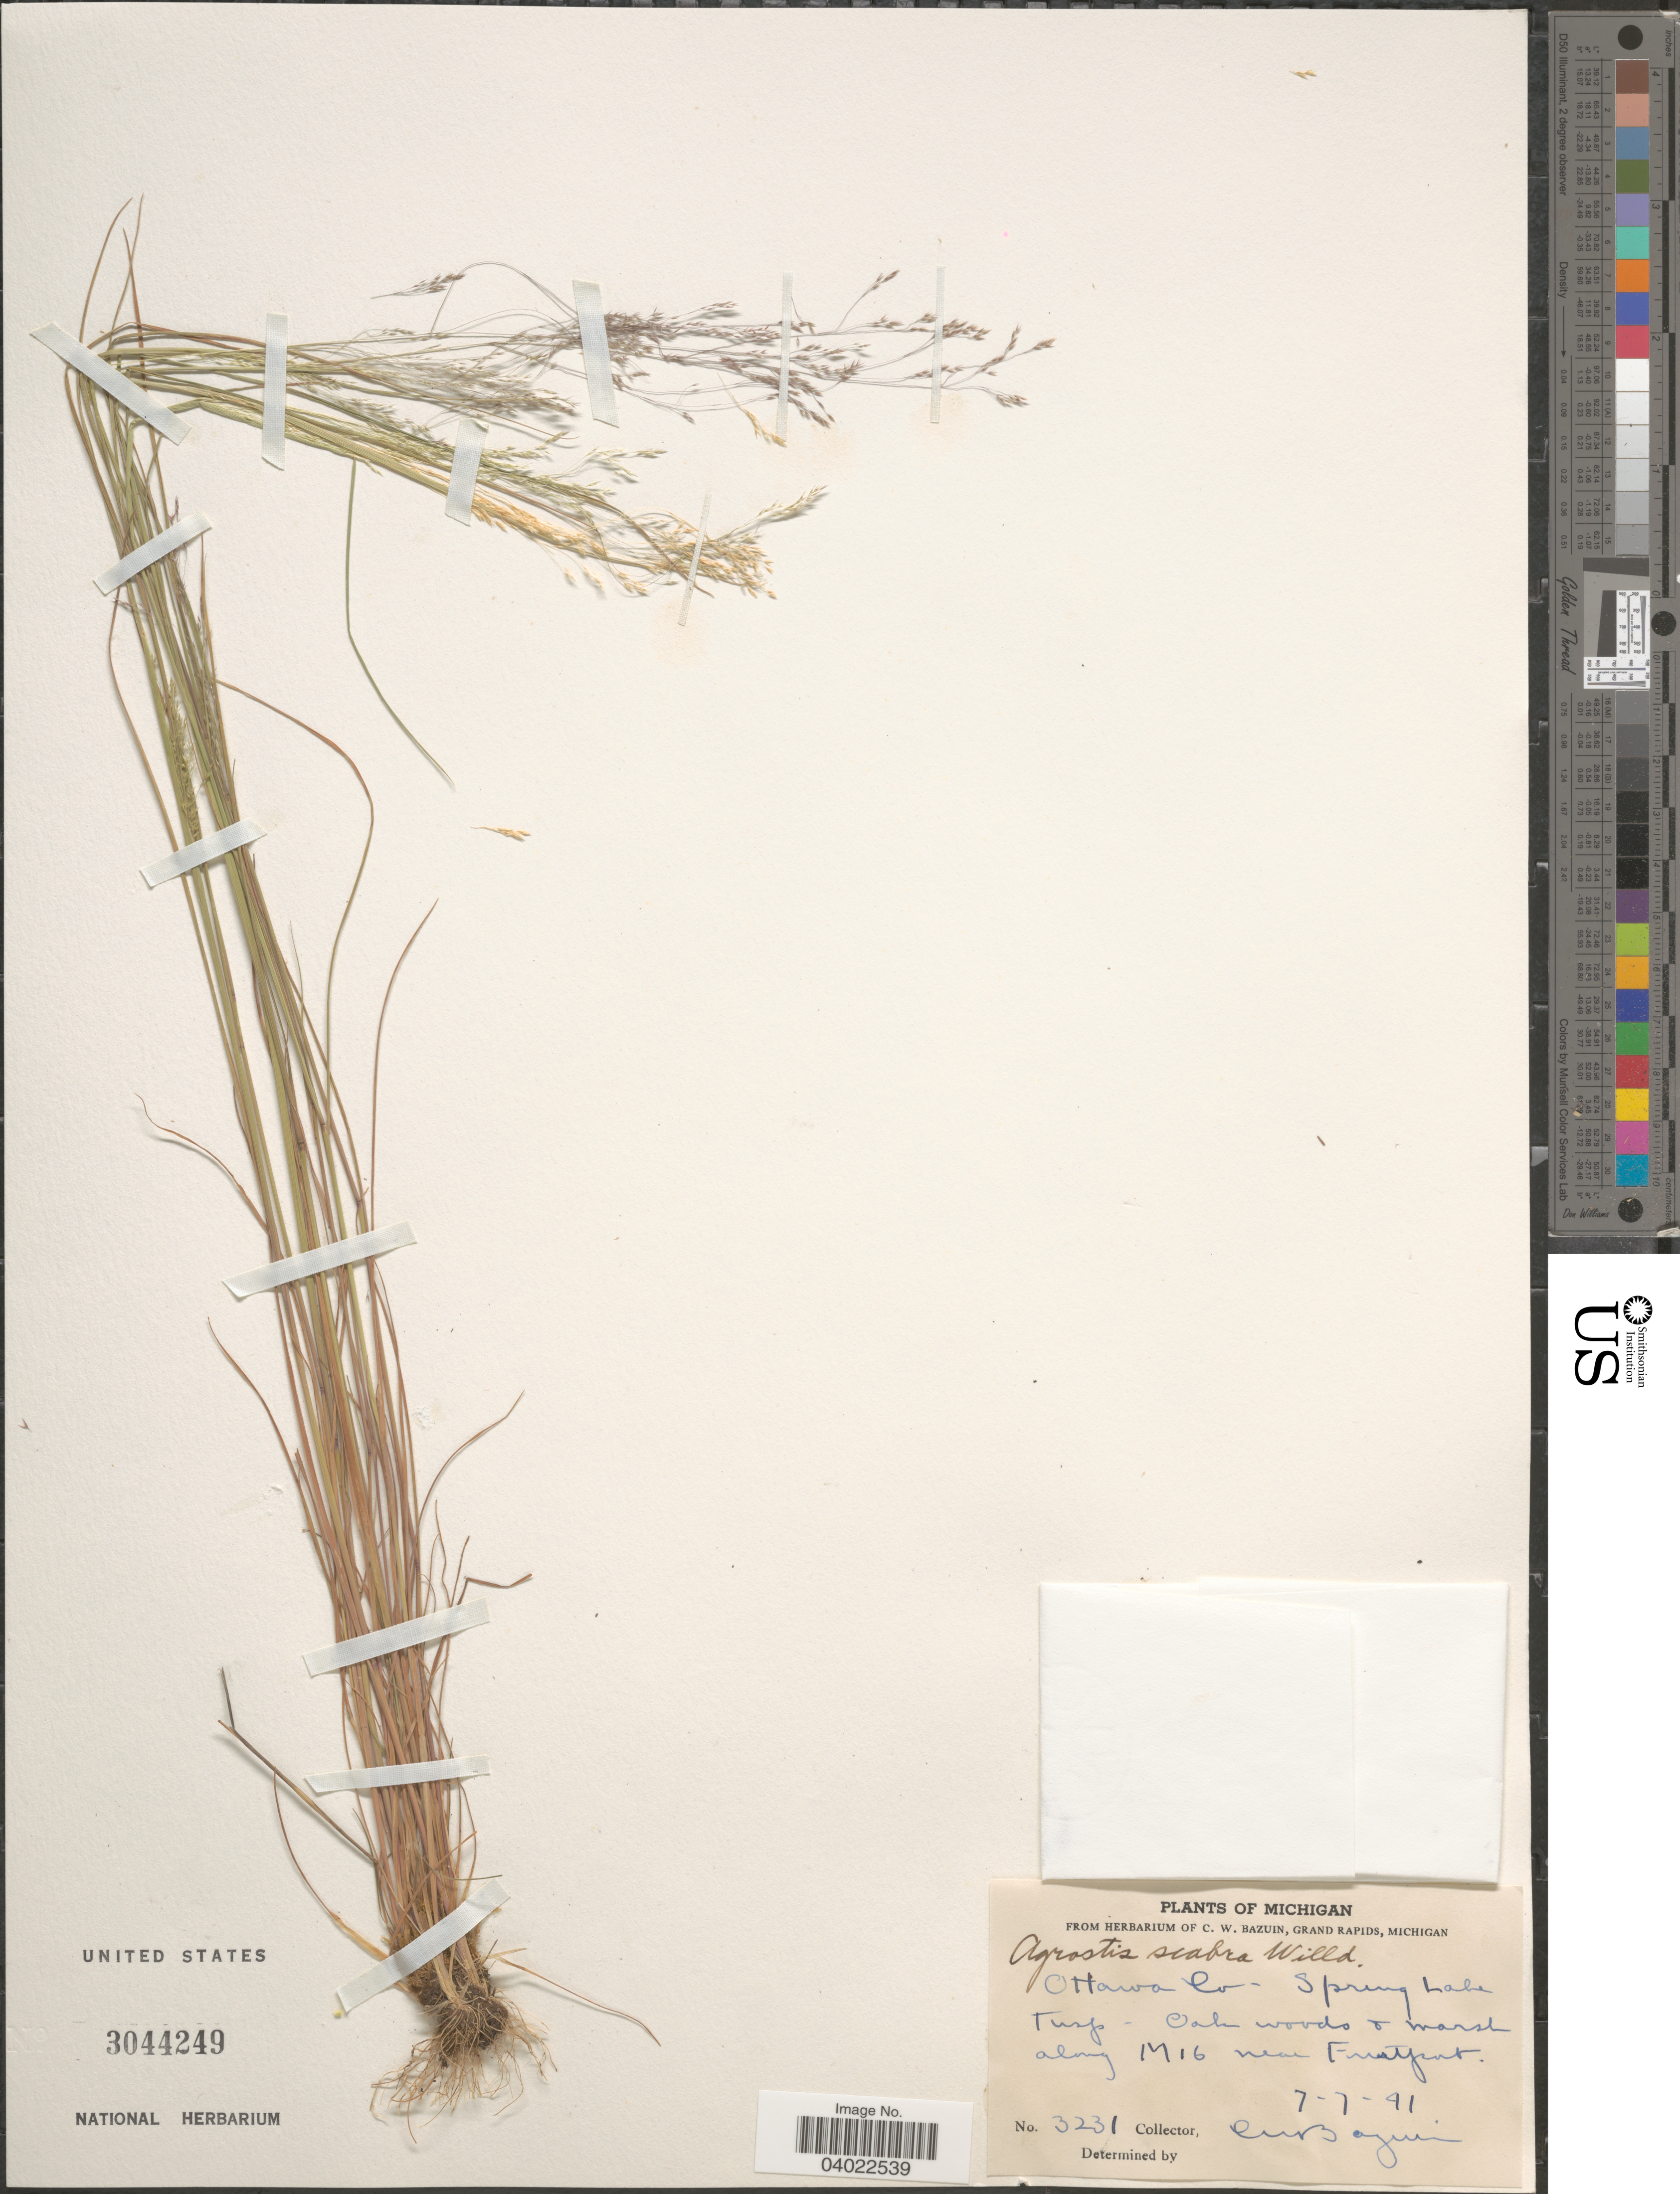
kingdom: Plantae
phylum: Tracheophyta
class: Liliopsida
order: Poales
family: Poaceae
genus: Agrostis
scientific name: Agrostis scabra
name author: Willd.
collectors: C. Bazuin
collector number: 3231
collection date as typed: Transcribed d/m/y: 7/7/41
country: United States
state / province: Michigan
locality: Oak woods & marsh along M16 near Fruitport.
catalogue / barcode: US 3044249